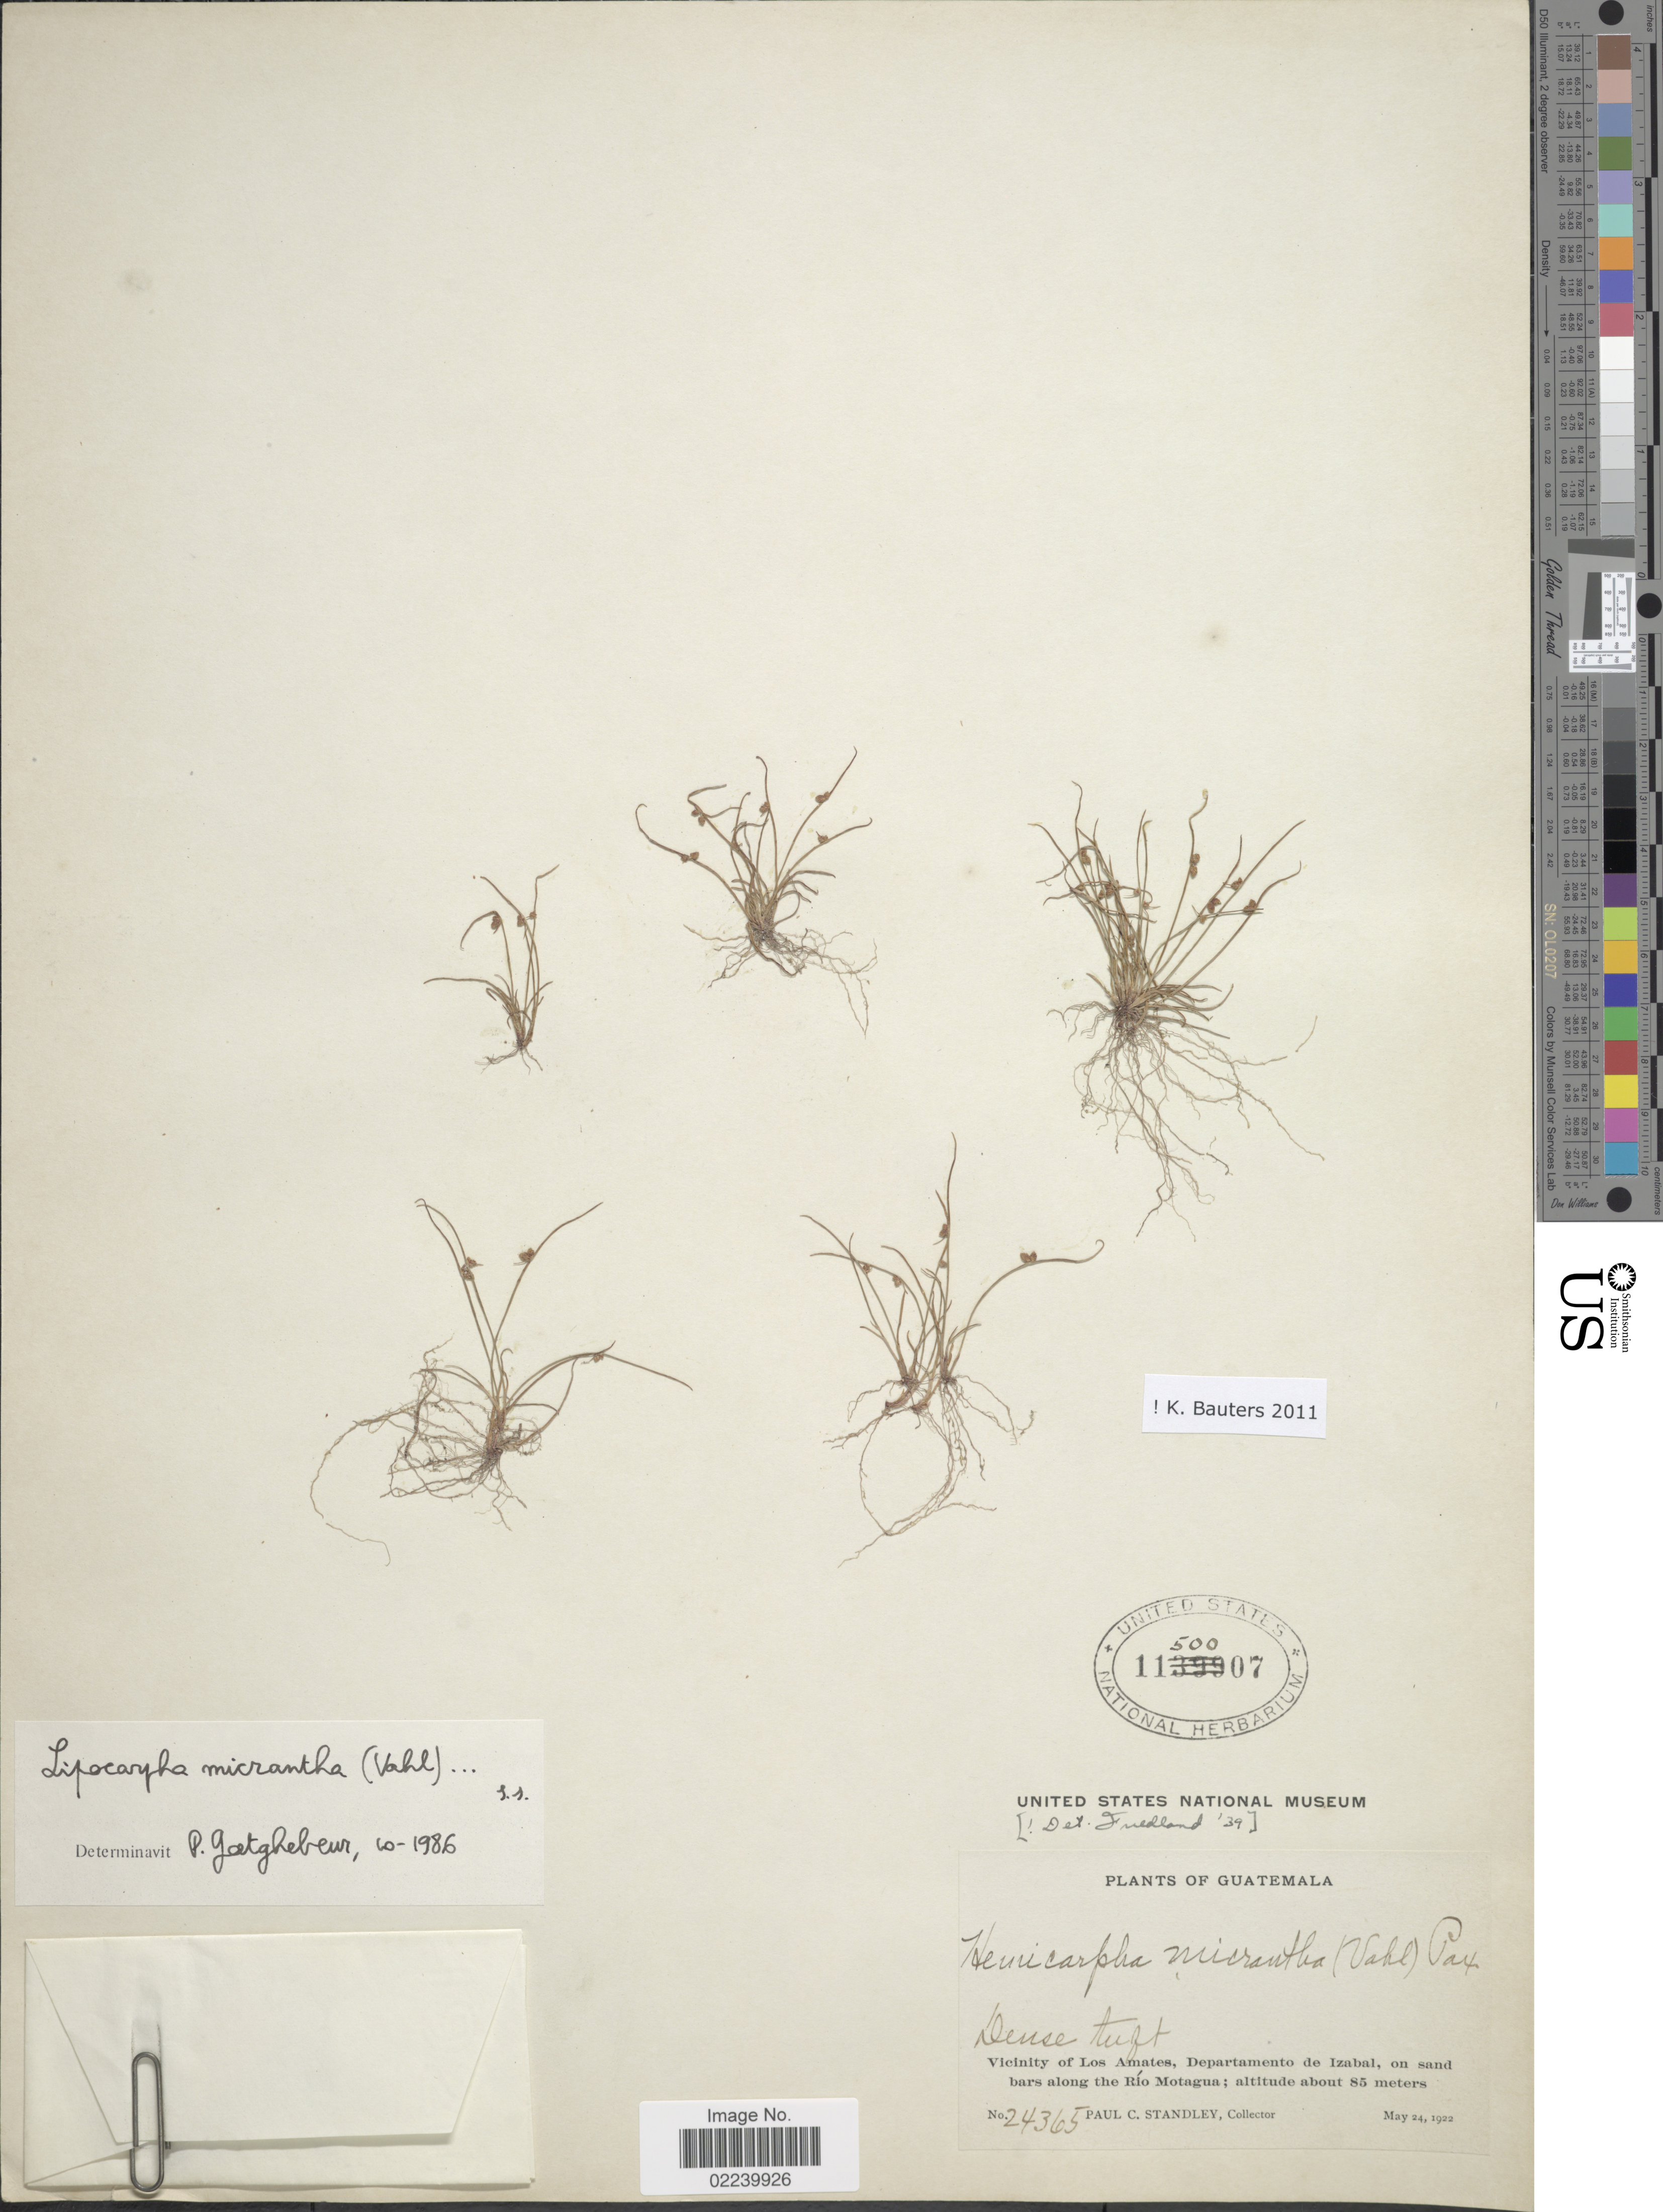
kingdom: Plantae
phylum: Tracheophyta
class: Liliopsida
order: Poales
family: Cyperaceae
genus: Cyperus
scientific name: Cyperus subsquarrosus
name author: (Muhl.) Bauters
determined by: Strong, M. T., (US), Smithsonian Institution - National Museum of Natural History (UNITED STATES)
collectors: P. C. Standley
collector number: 24365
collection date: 1922-05-24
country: Guatemala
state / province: Izabal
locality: Vicinity of Los Amates, Departamento de Izabal, on sand along bars along the Rio Motagua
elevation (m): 85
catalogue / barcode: US 1150007